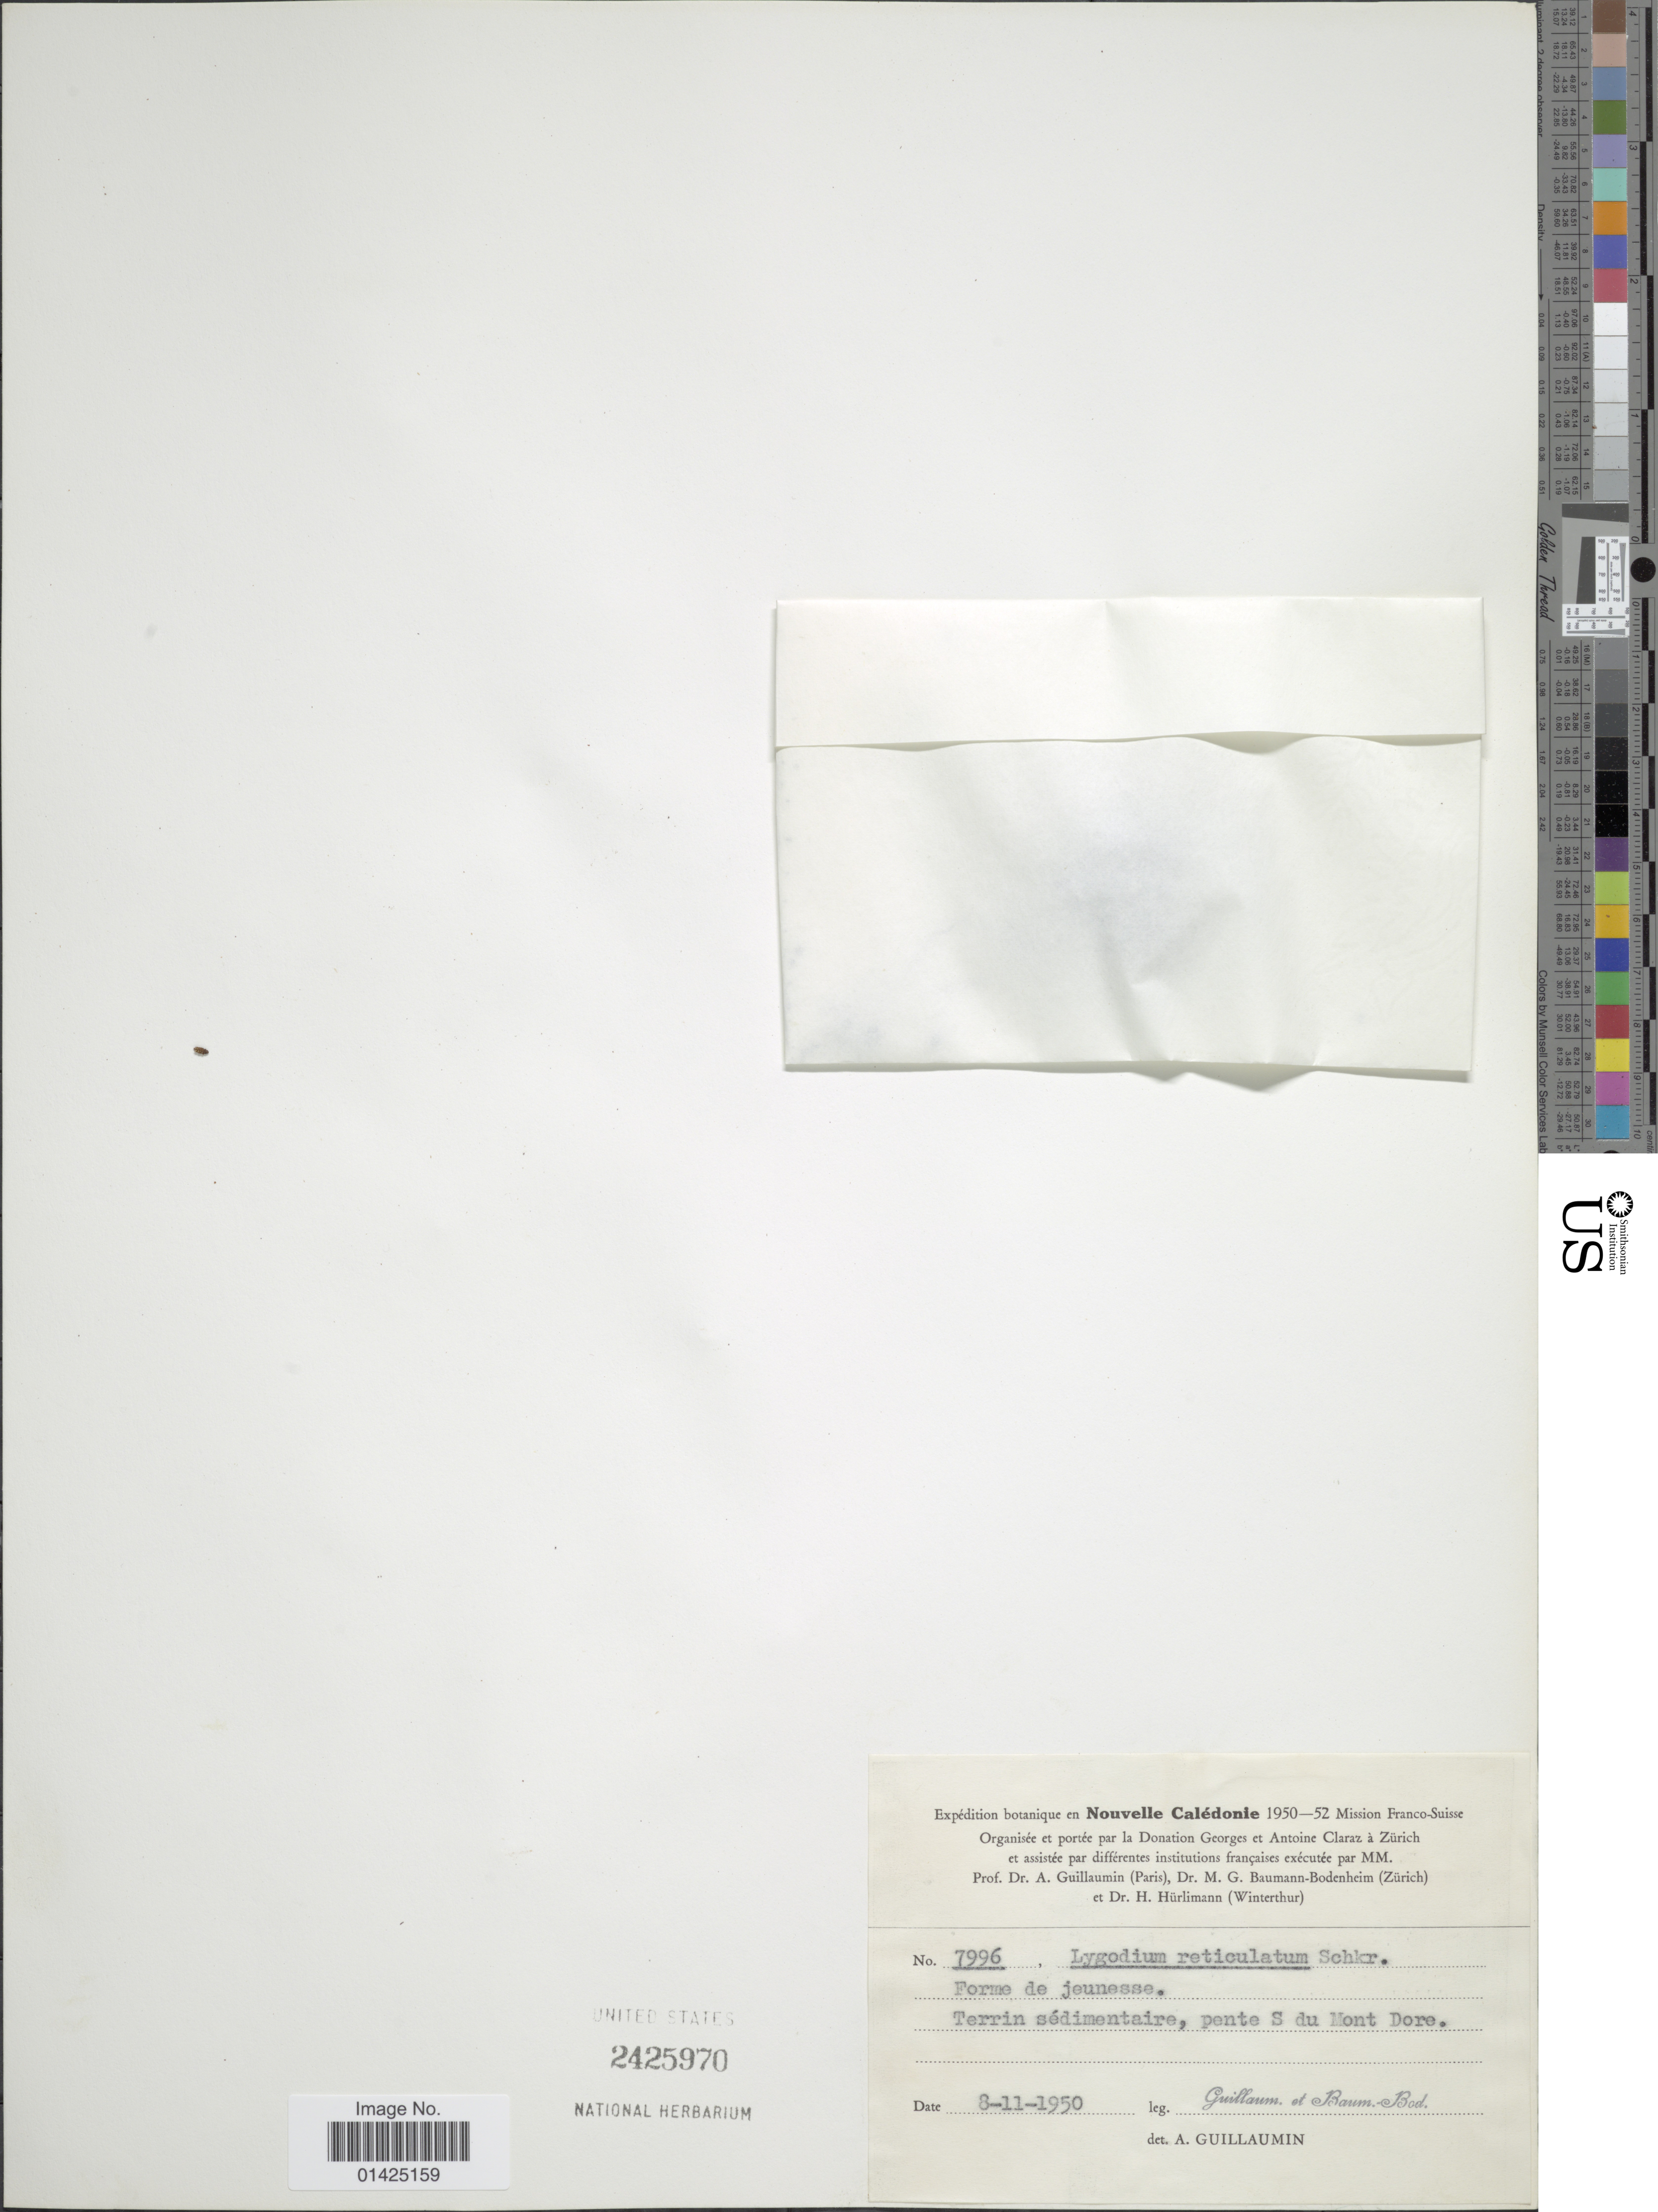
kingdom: Plantae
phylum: Tracheophyta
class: Polypodiopsida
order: Schizaeales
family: Lygodiaceae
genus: Lygodium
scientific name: Lygodium reticulatum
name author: Schkuhr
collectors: A. Guillaumin & M. G. Baumann-Bodenheim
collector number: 7996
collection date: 1950-11-08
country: New Caledonia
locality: Forme de jeunesse, Terrin sédimentaire, pente S du Mont Dore.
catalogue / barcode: US 2425970